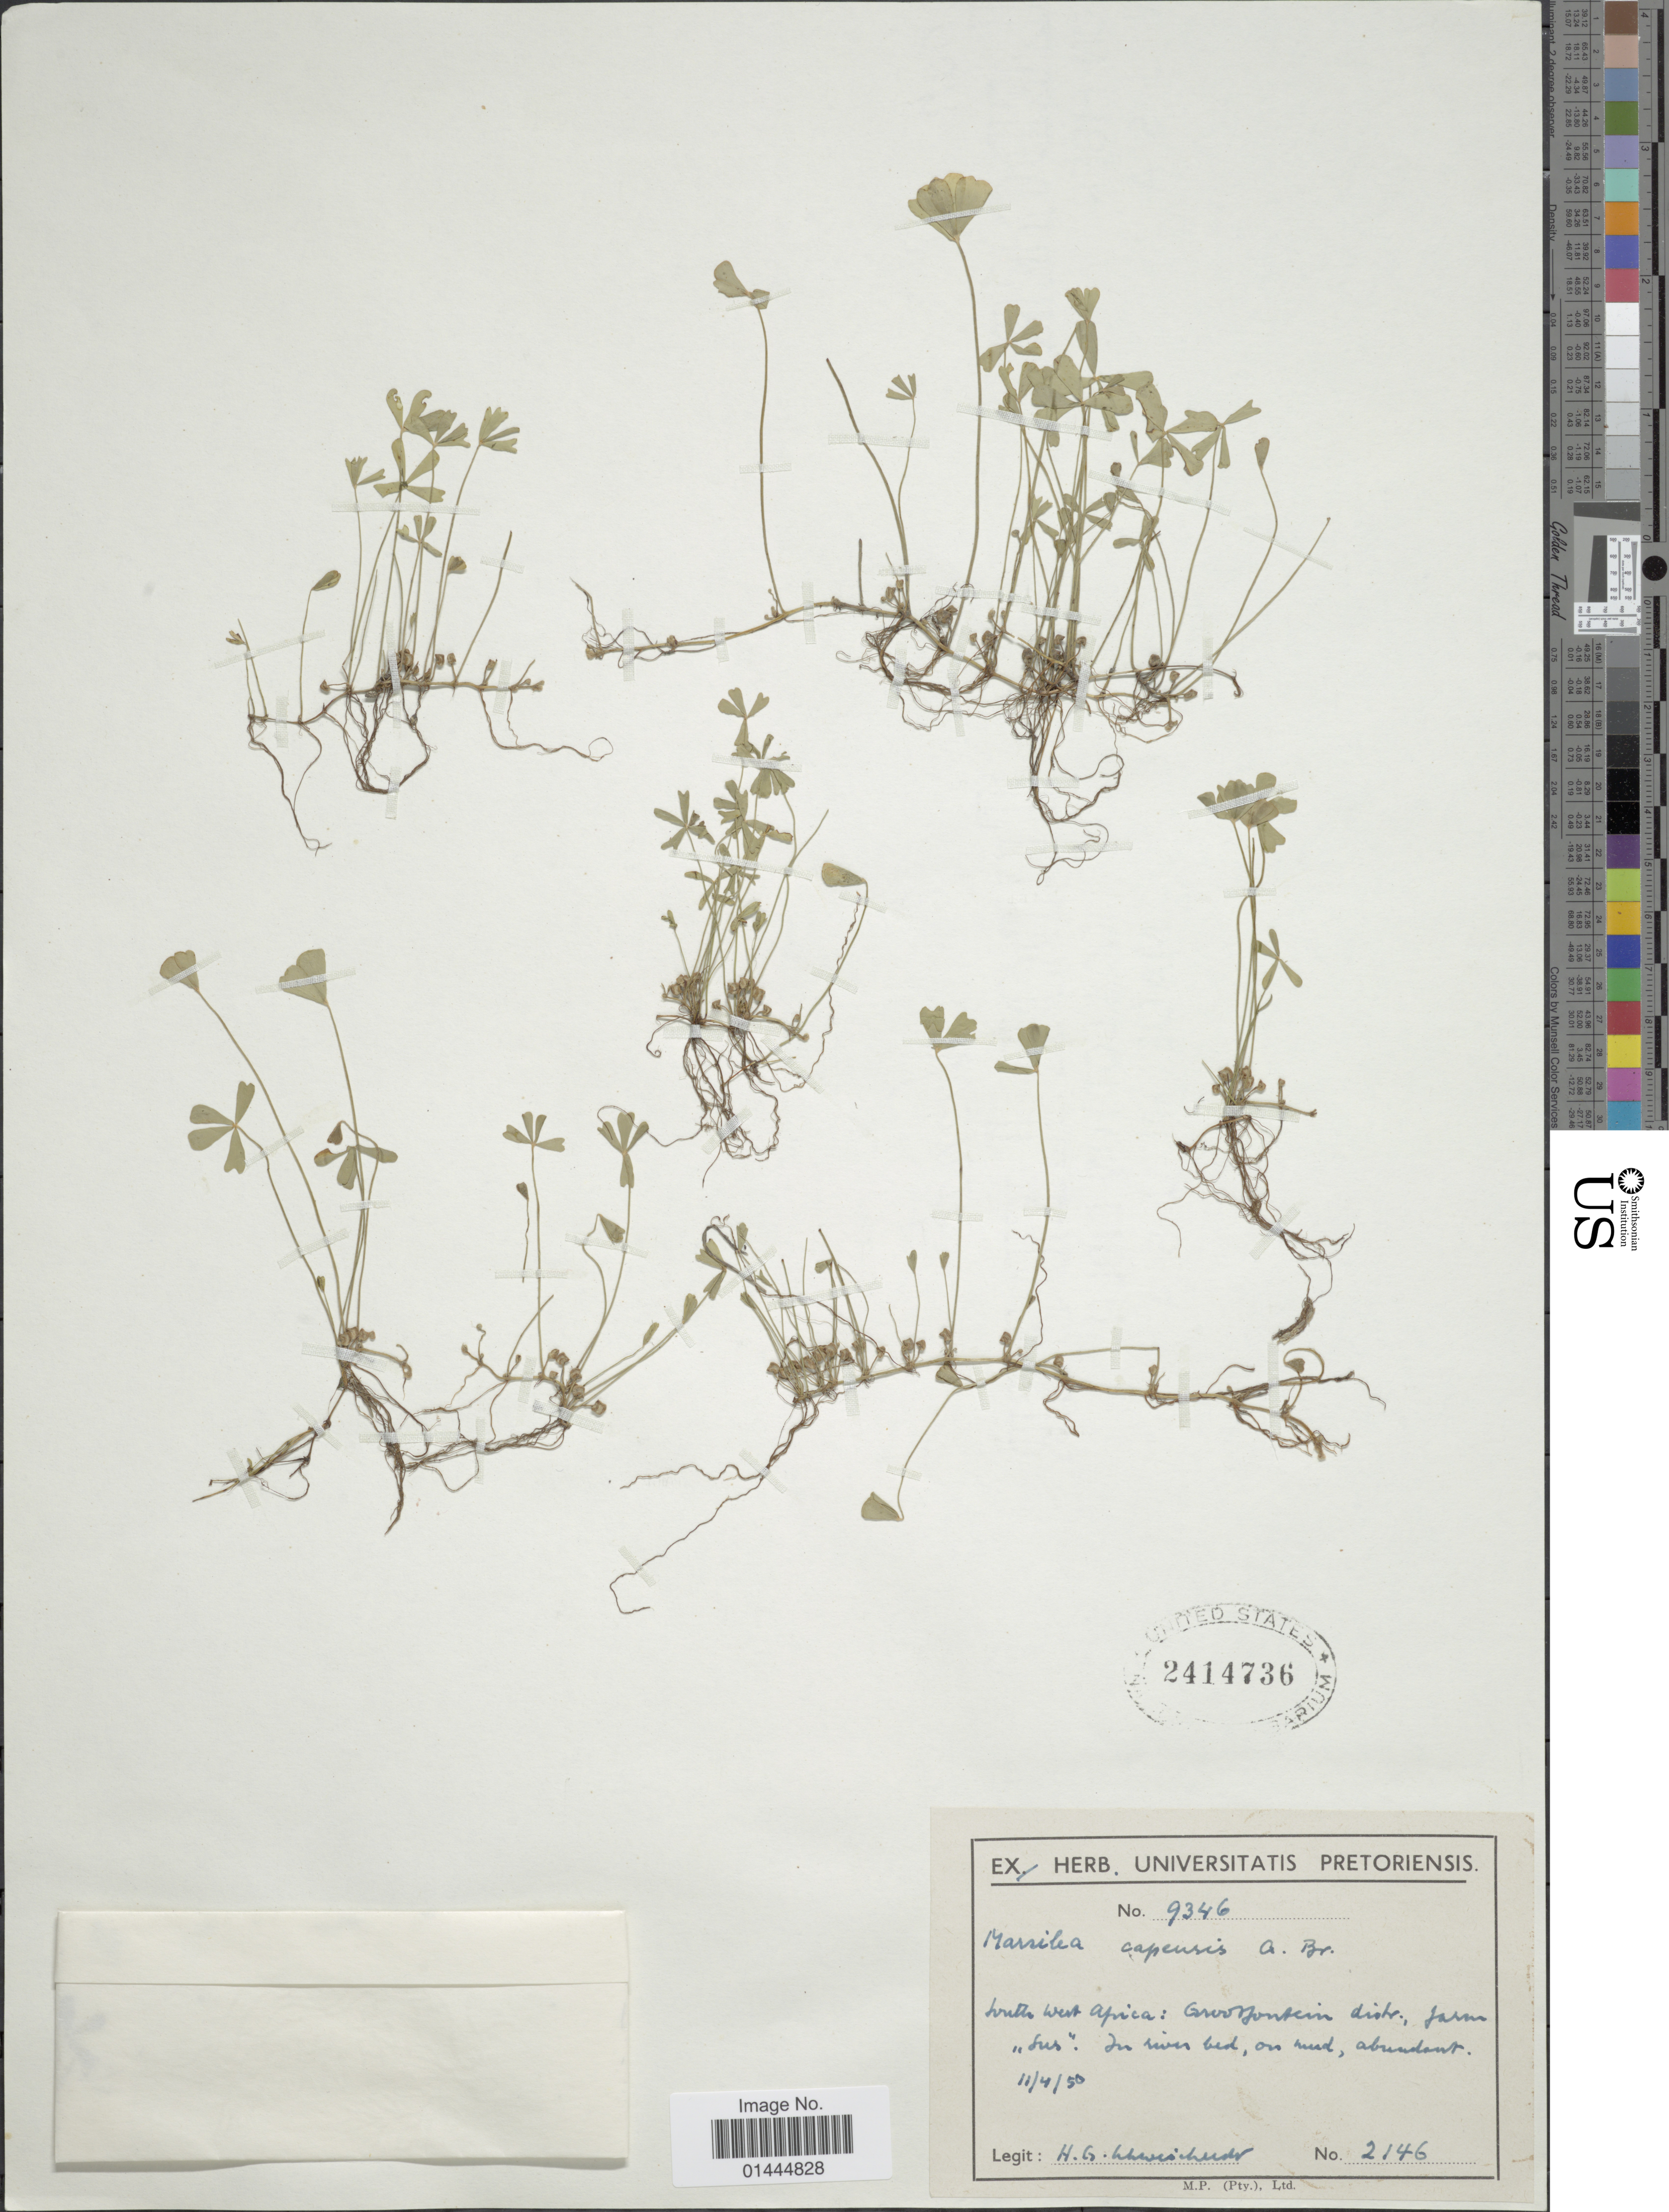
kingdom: Plantae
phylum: Tracheophyta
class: Polypodiopsida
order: Salviniales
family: Marsileaceae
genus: Marsilea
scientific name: Marsilea capensis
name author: A. Braun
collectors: H. Schweichkerdt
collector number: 2146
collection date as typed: Transcribed d/m/y: 11/4/50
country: Namibia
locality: South-West Africa: Grootfontein distr., farm "Sus."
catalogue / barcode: US 2414736